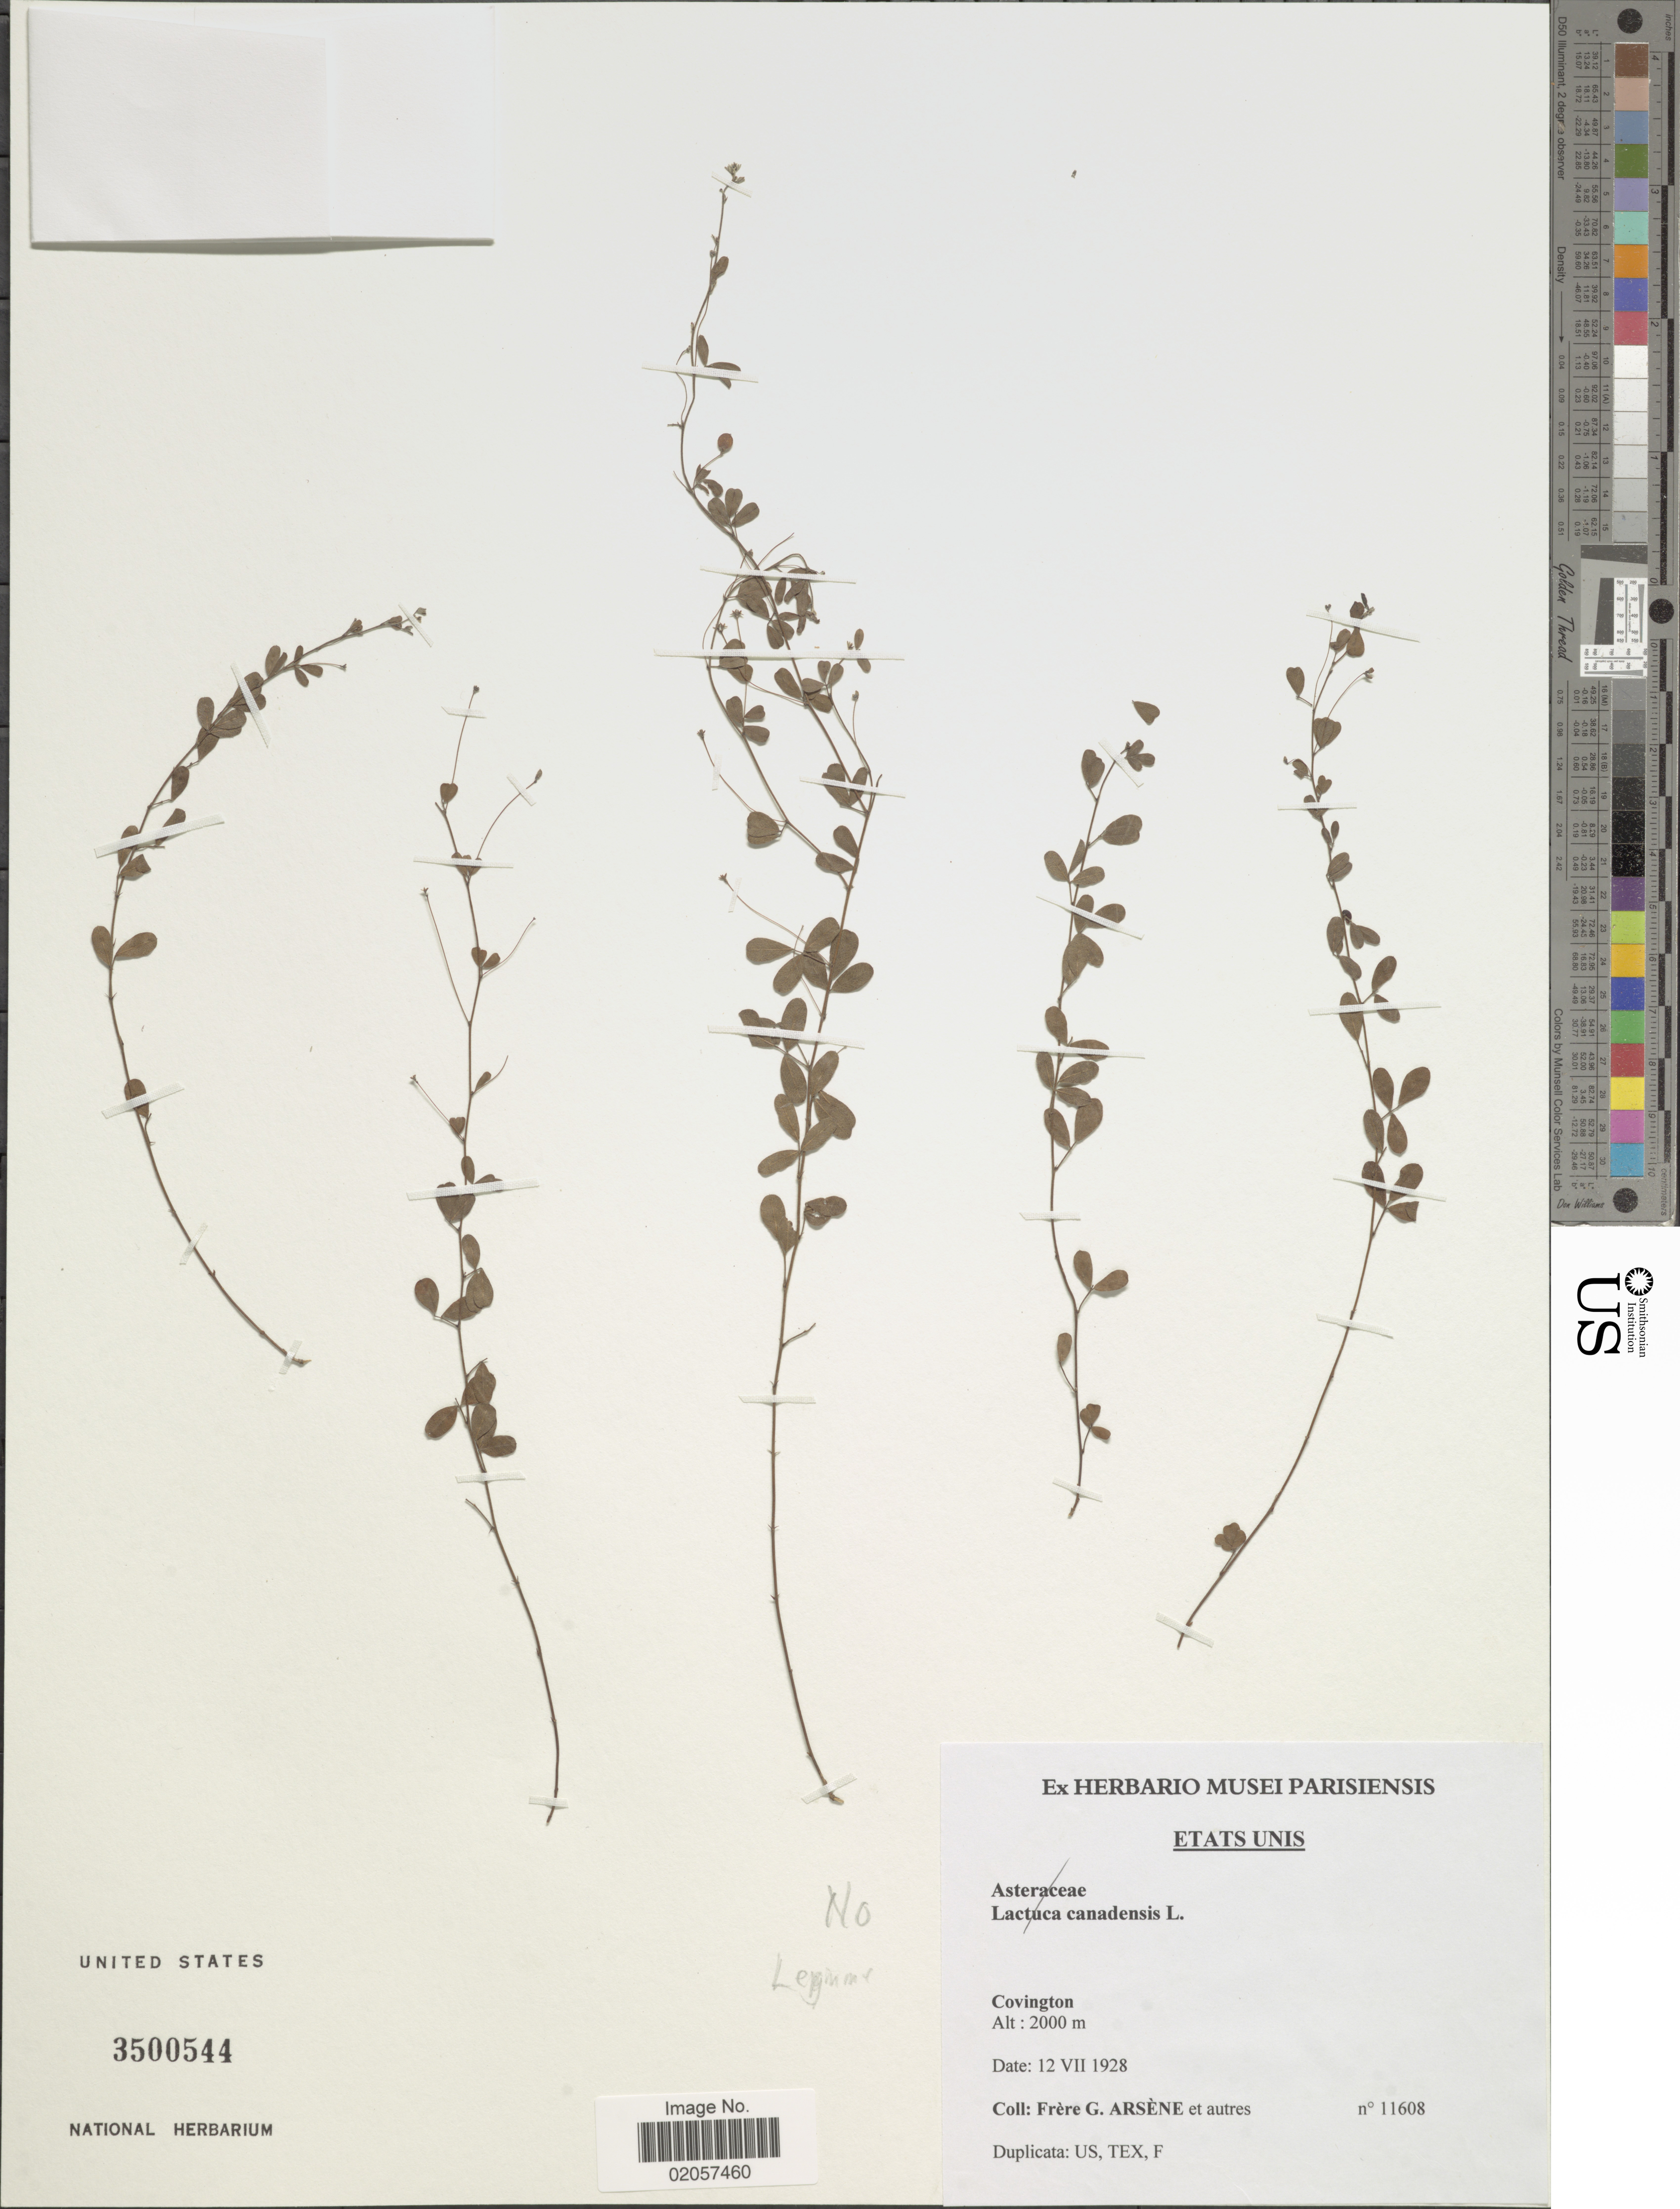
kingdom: Plantae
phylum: Tracheophyta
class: Magnoliopsida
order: Fabales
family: Fabaceae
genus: Lespedeza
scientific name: Lespedeza sp.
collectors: Bro. G. Arsène & et al.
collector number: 11608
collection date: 1928-07-12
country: United States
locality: Etats Unis. Covington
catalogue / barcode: US 3500544